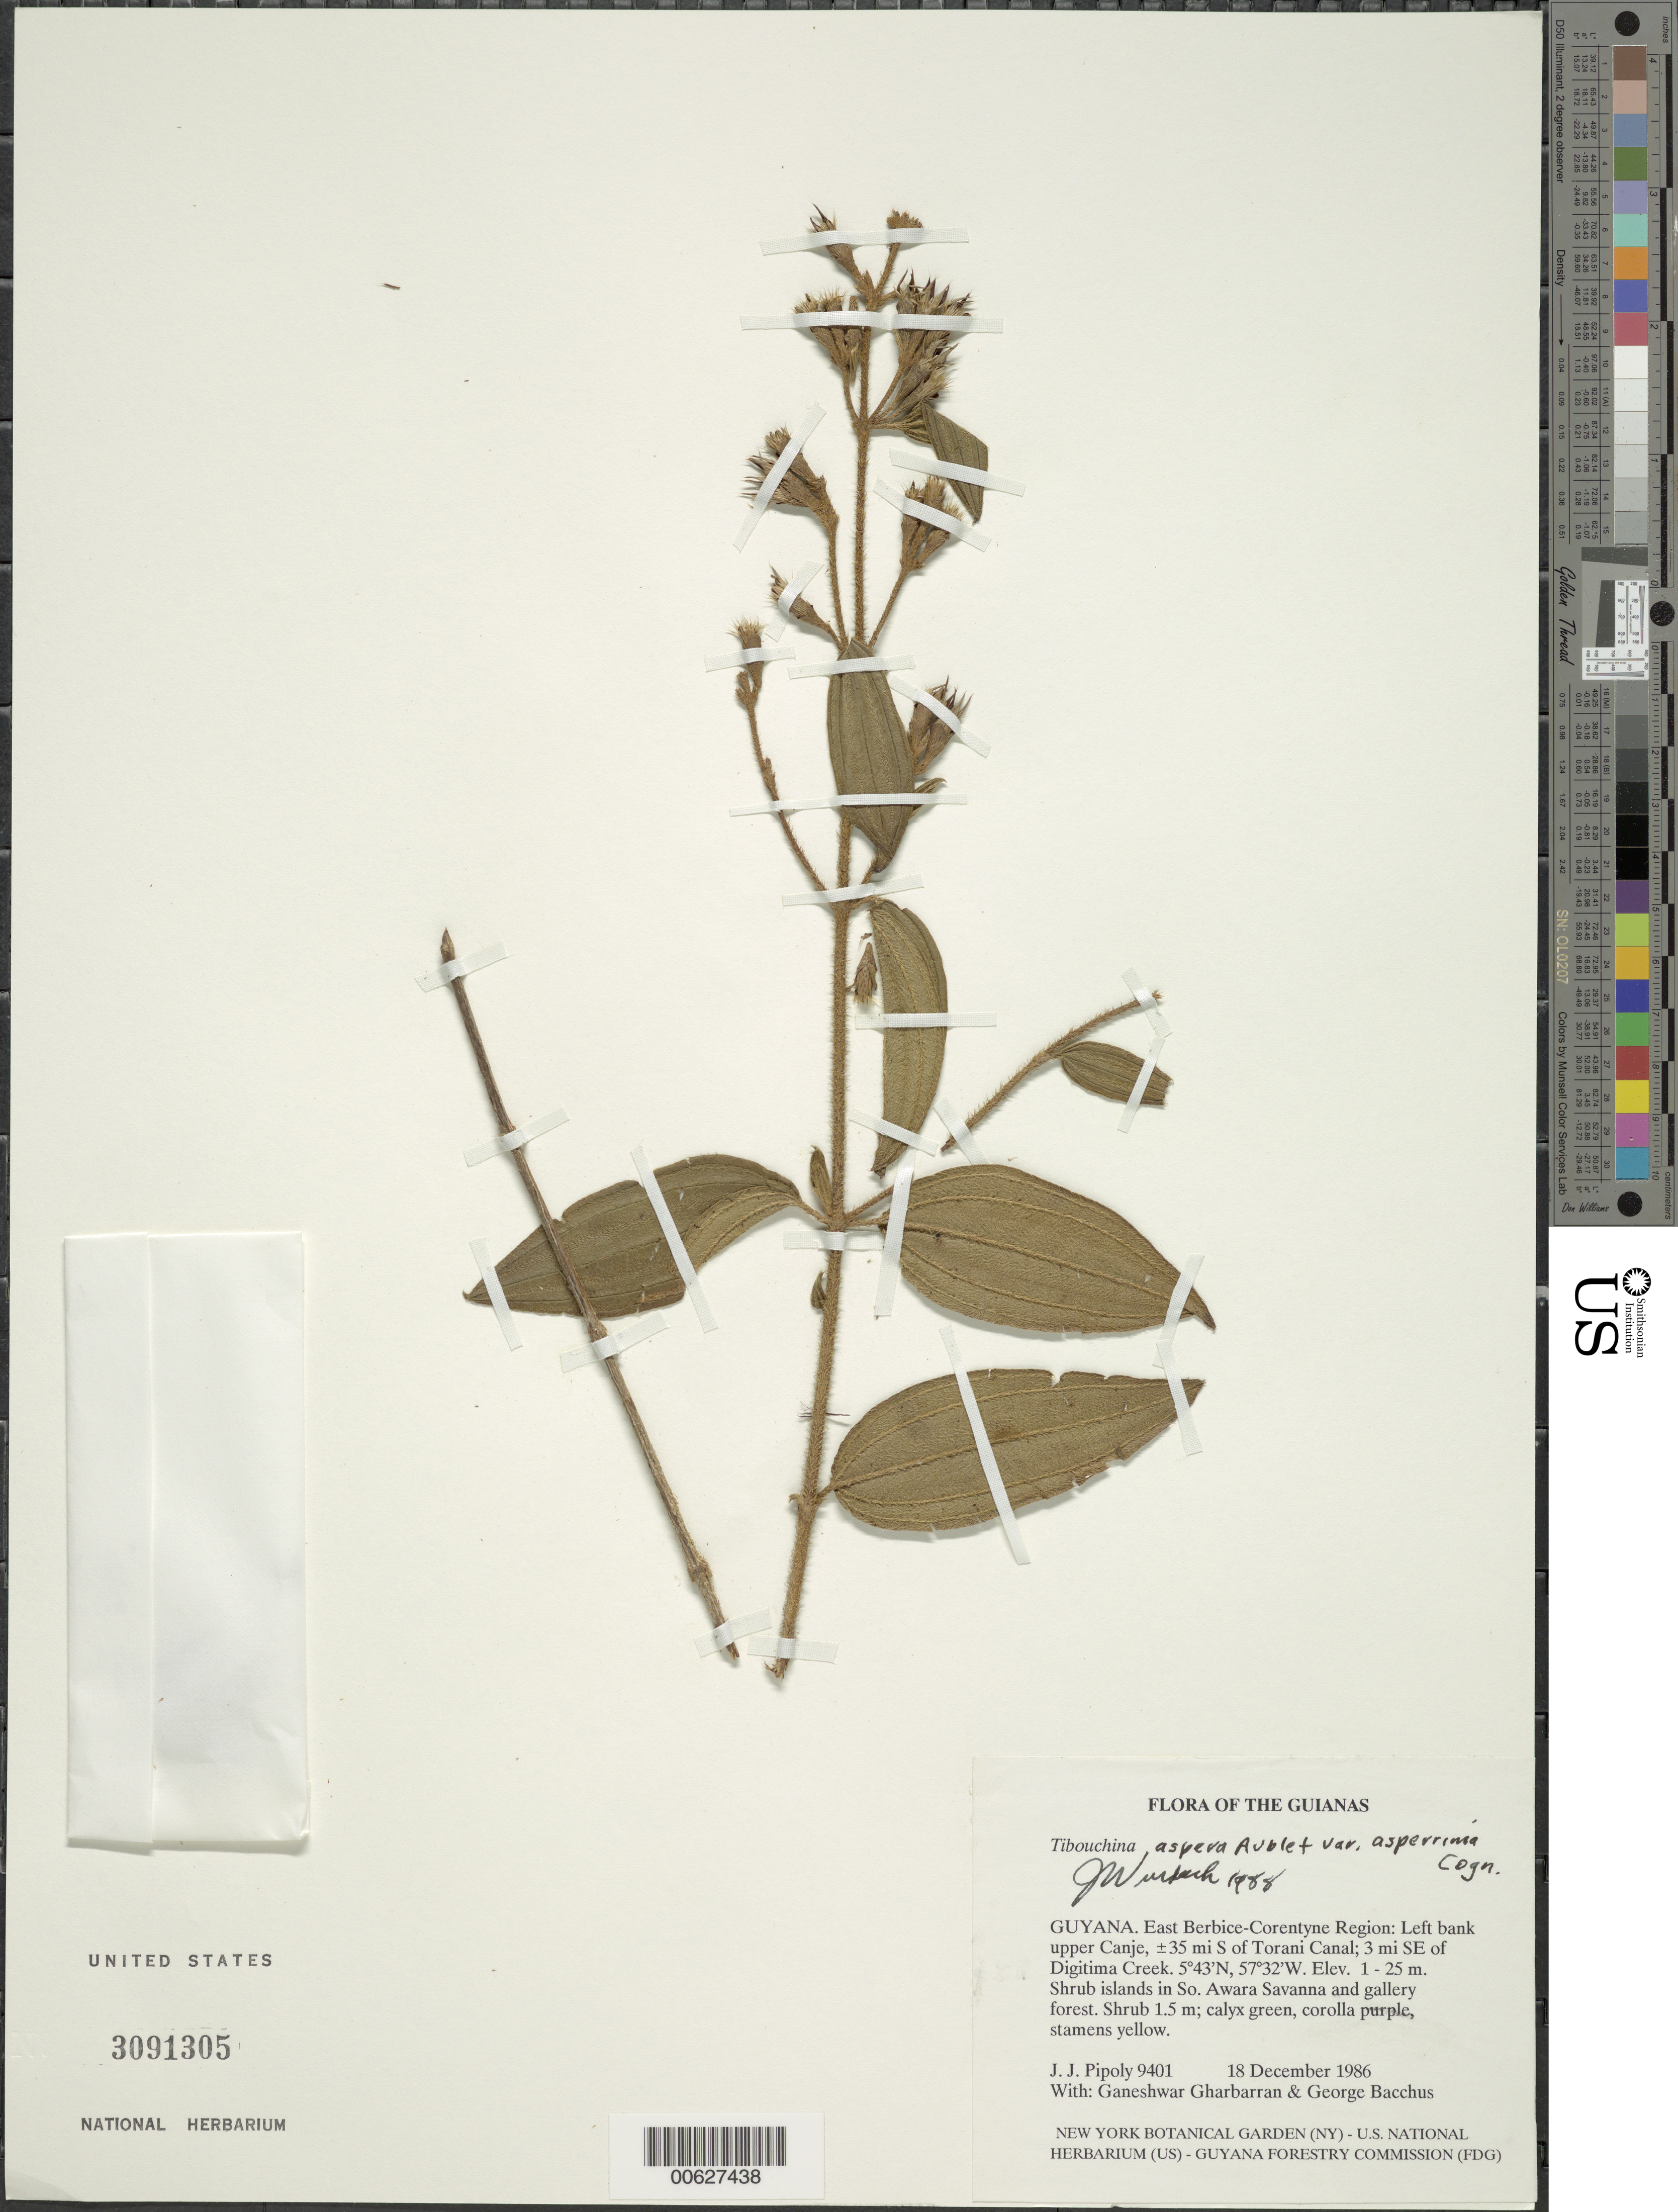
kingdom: Plantae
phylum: Tracheophyta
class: Magnoliopsida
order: Myrtales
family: Melastomataceae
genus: Tibouchina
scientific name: Tibouchina aspera var. asperrima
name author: Cogn.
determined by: Wurdack, John J., (US), US (UNITED STATES)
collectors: J. J. Pipoly, G. Gharbarran & G. Bacchus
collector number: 9401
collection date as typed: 18 December 1986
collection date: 1986-12-18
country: Guyana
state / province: E. Berbice-Corentyne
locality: S Awara Savanna; ±35 mi S of Torani Canal; on Canje R., 3 mi SE of Digitima Creek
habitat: Shrub islands in savanna and gallery forest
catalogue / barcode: US 3091305